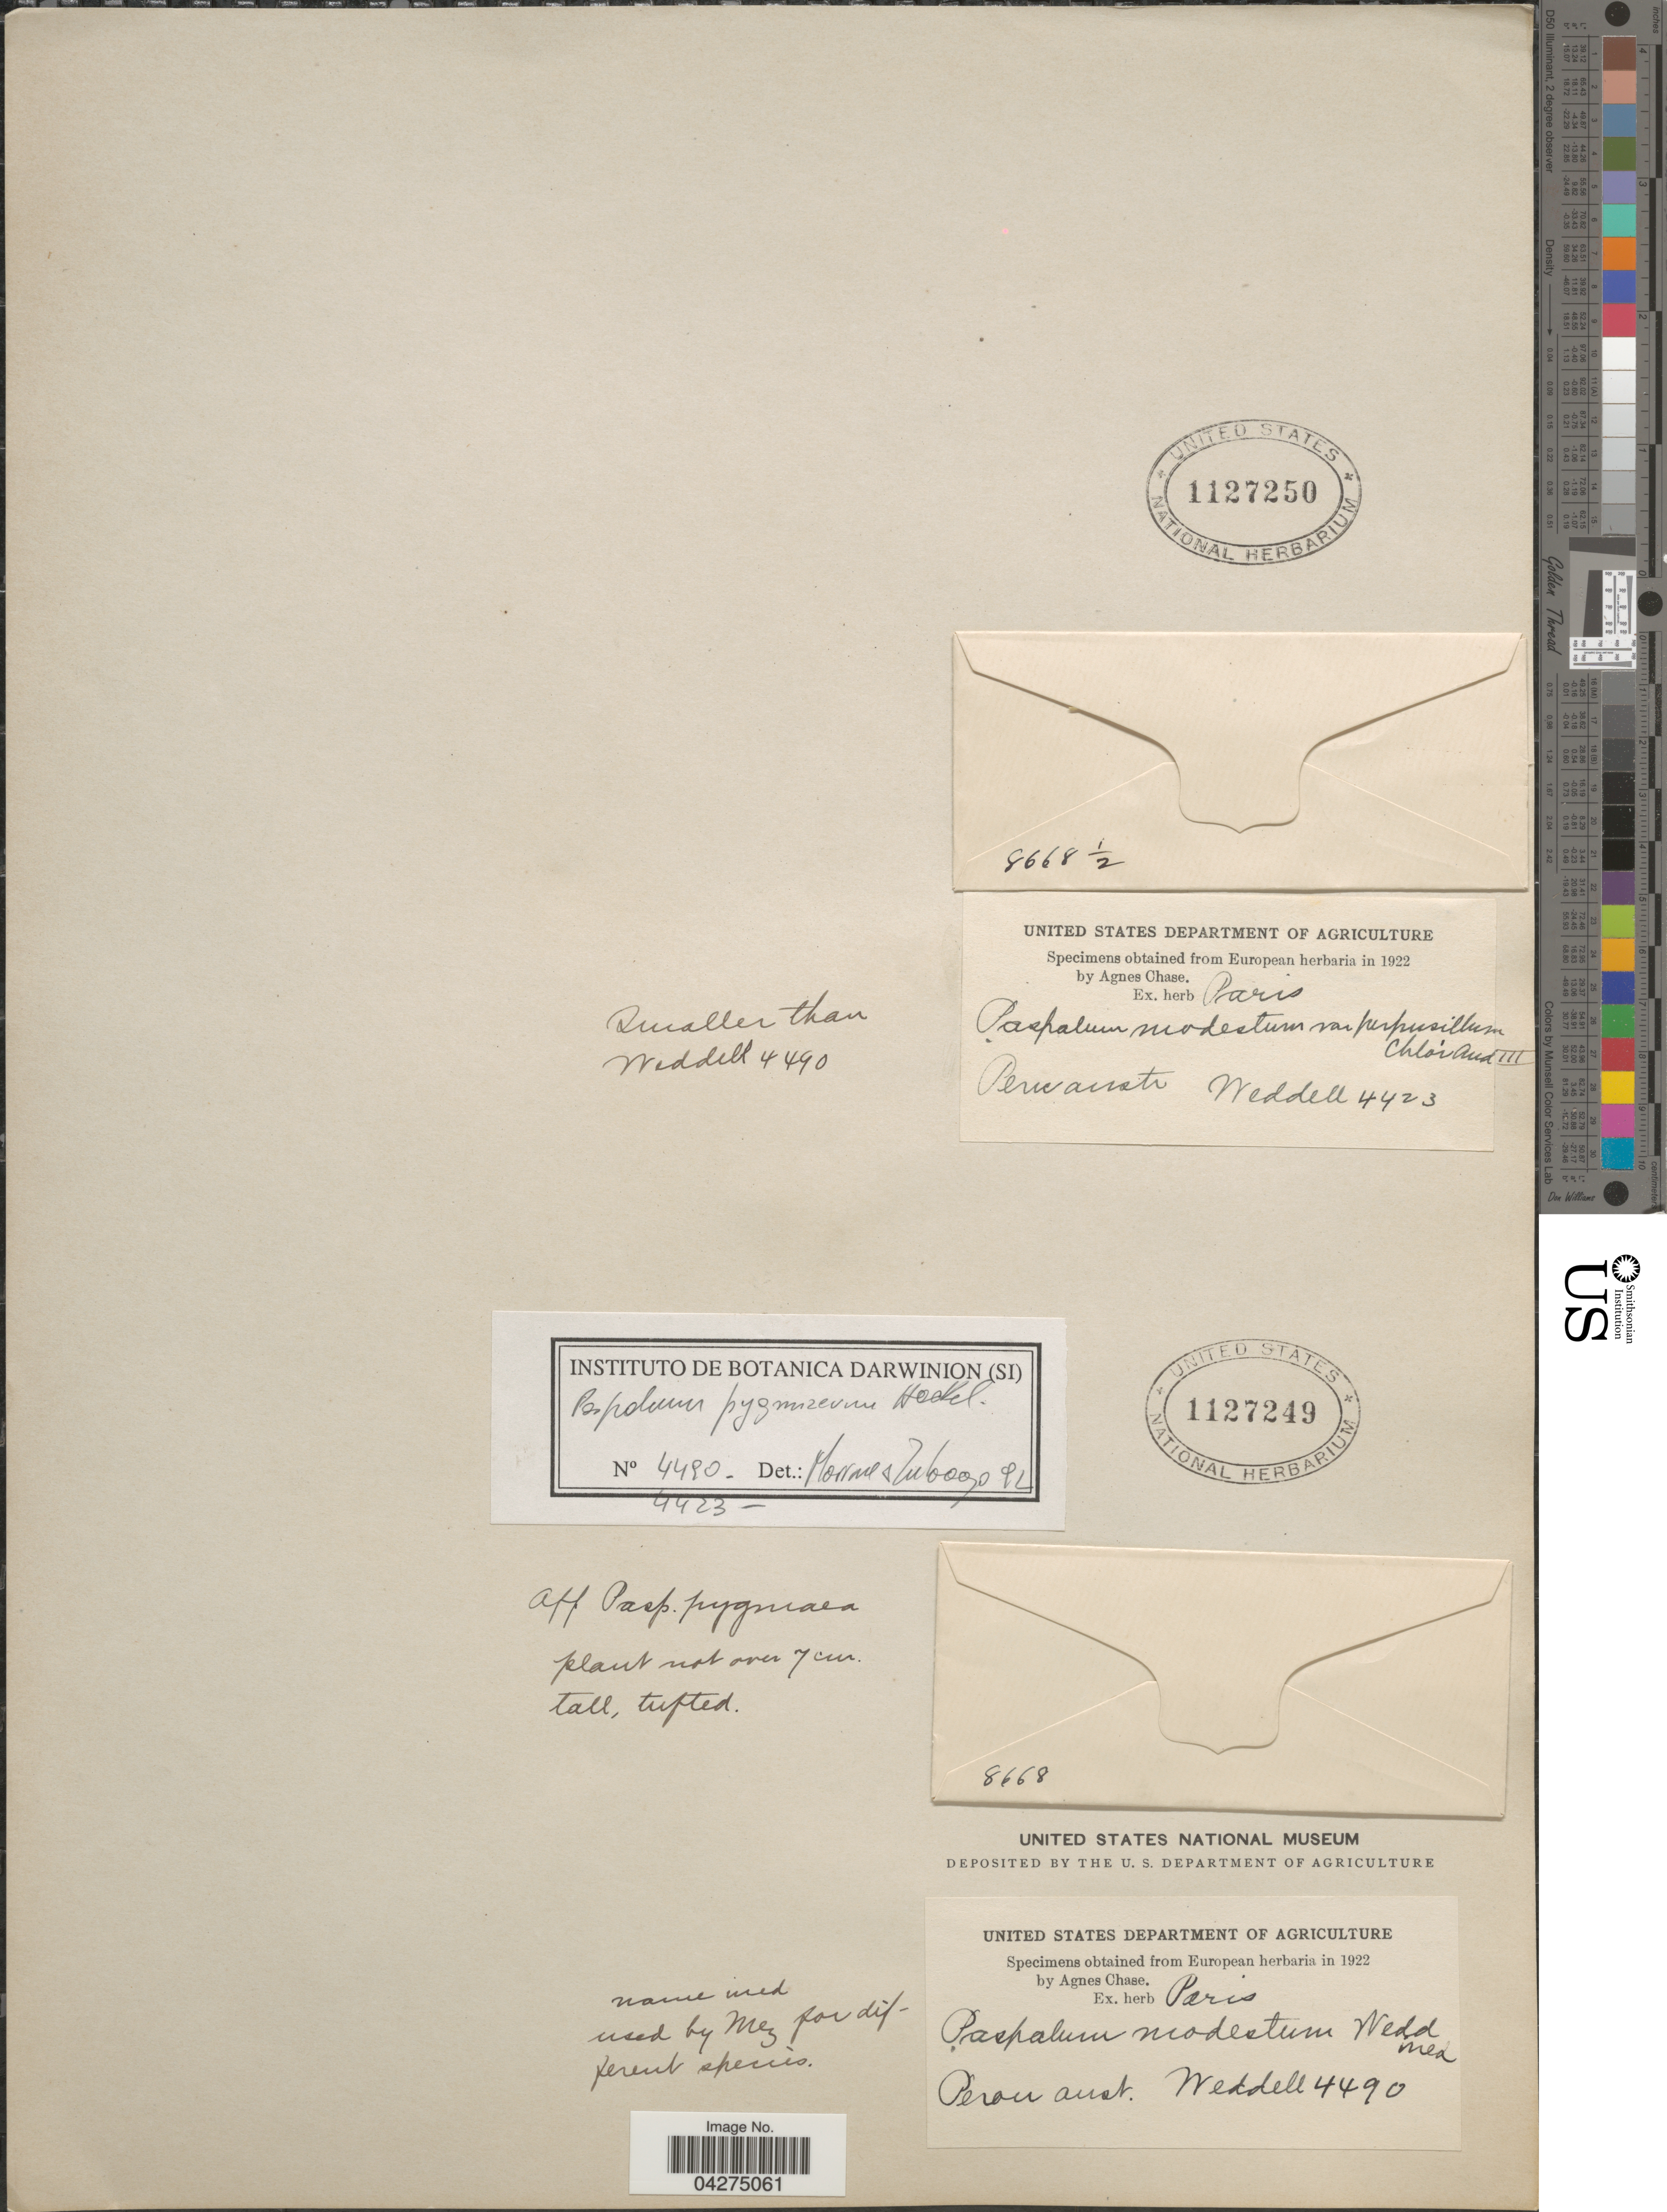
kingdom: Plantae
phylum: Tracheophyta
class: Liliopsida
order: Poales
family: Poaceae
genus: Paspalum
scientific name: Paspalum pygmaeum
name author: Hack.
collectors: -. Weddell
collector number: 4490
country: Peru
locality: Perou aust.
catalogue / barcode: US 1127249-2